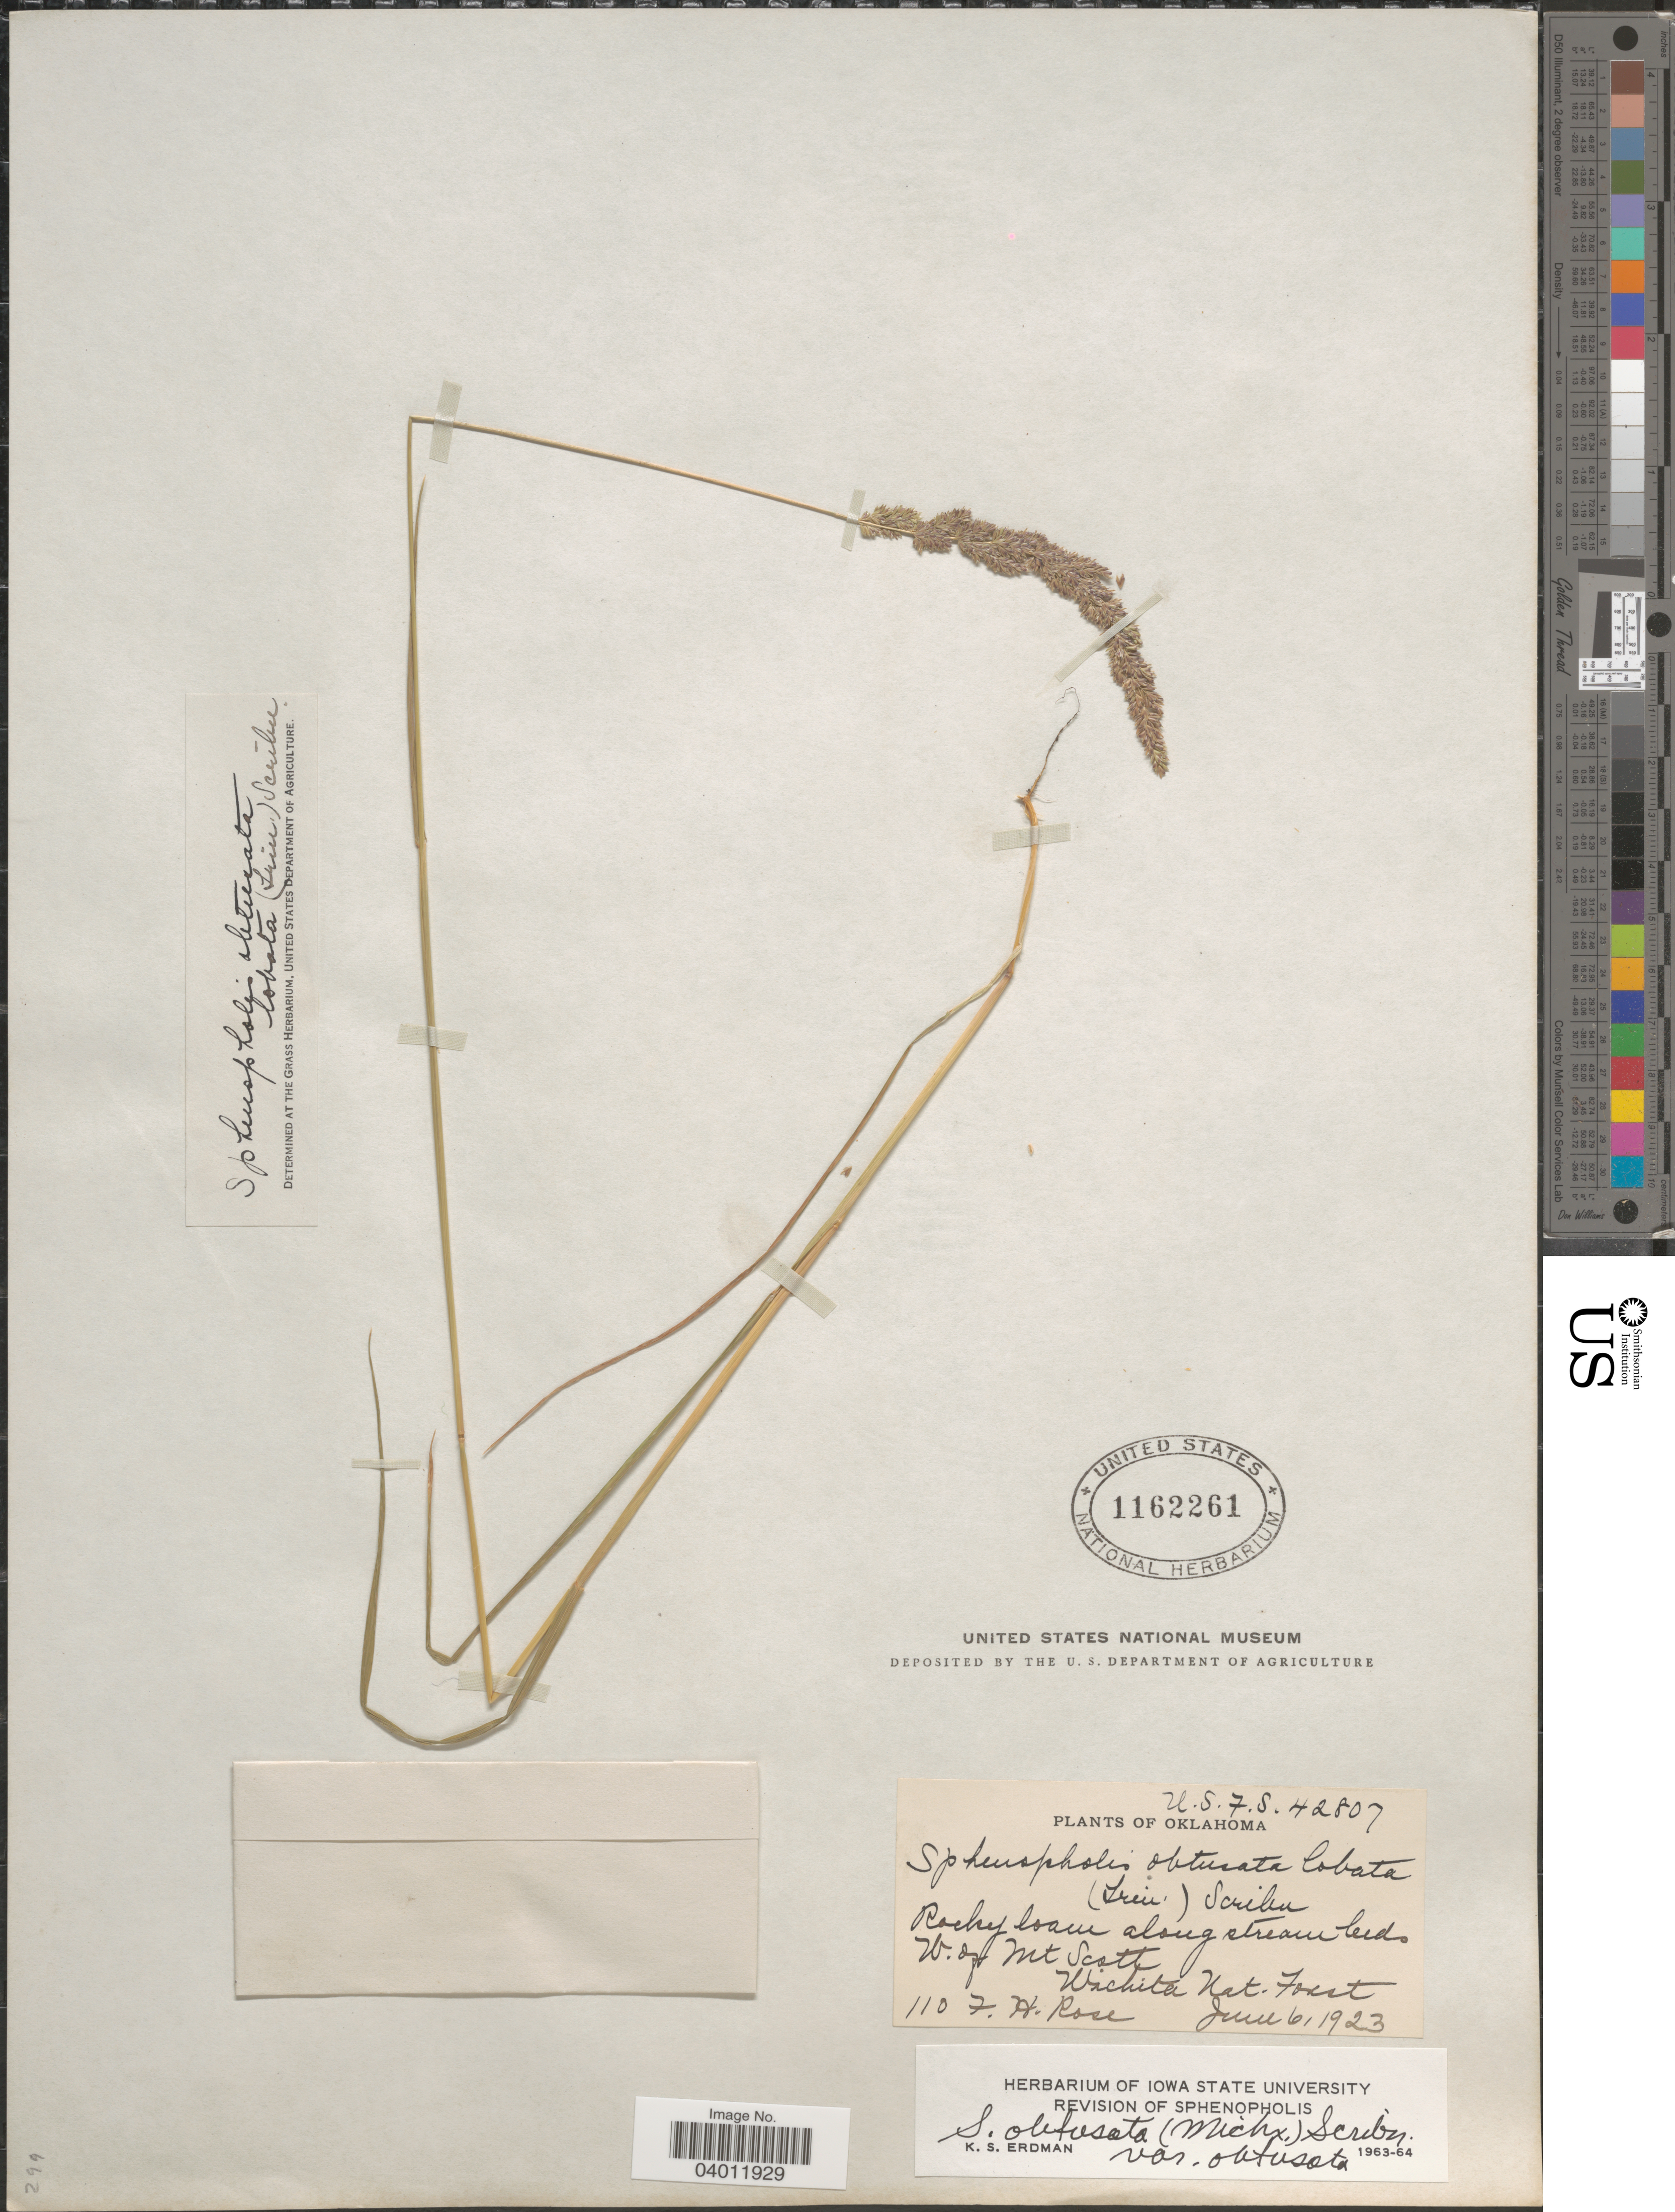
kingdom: Plantae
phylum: Tracheophyta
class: Liliopsida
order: Poales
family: Poaceae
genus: Sphenopholis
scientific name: Sphenopholis obtusata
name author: (Michx.) Scribn.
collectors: F. H. Rose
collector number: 110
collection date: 1923-06-06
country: United States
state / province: Oklahoma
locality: W. of Mt Scott. Wichita Nat. Forest.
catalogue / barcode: US 1162261